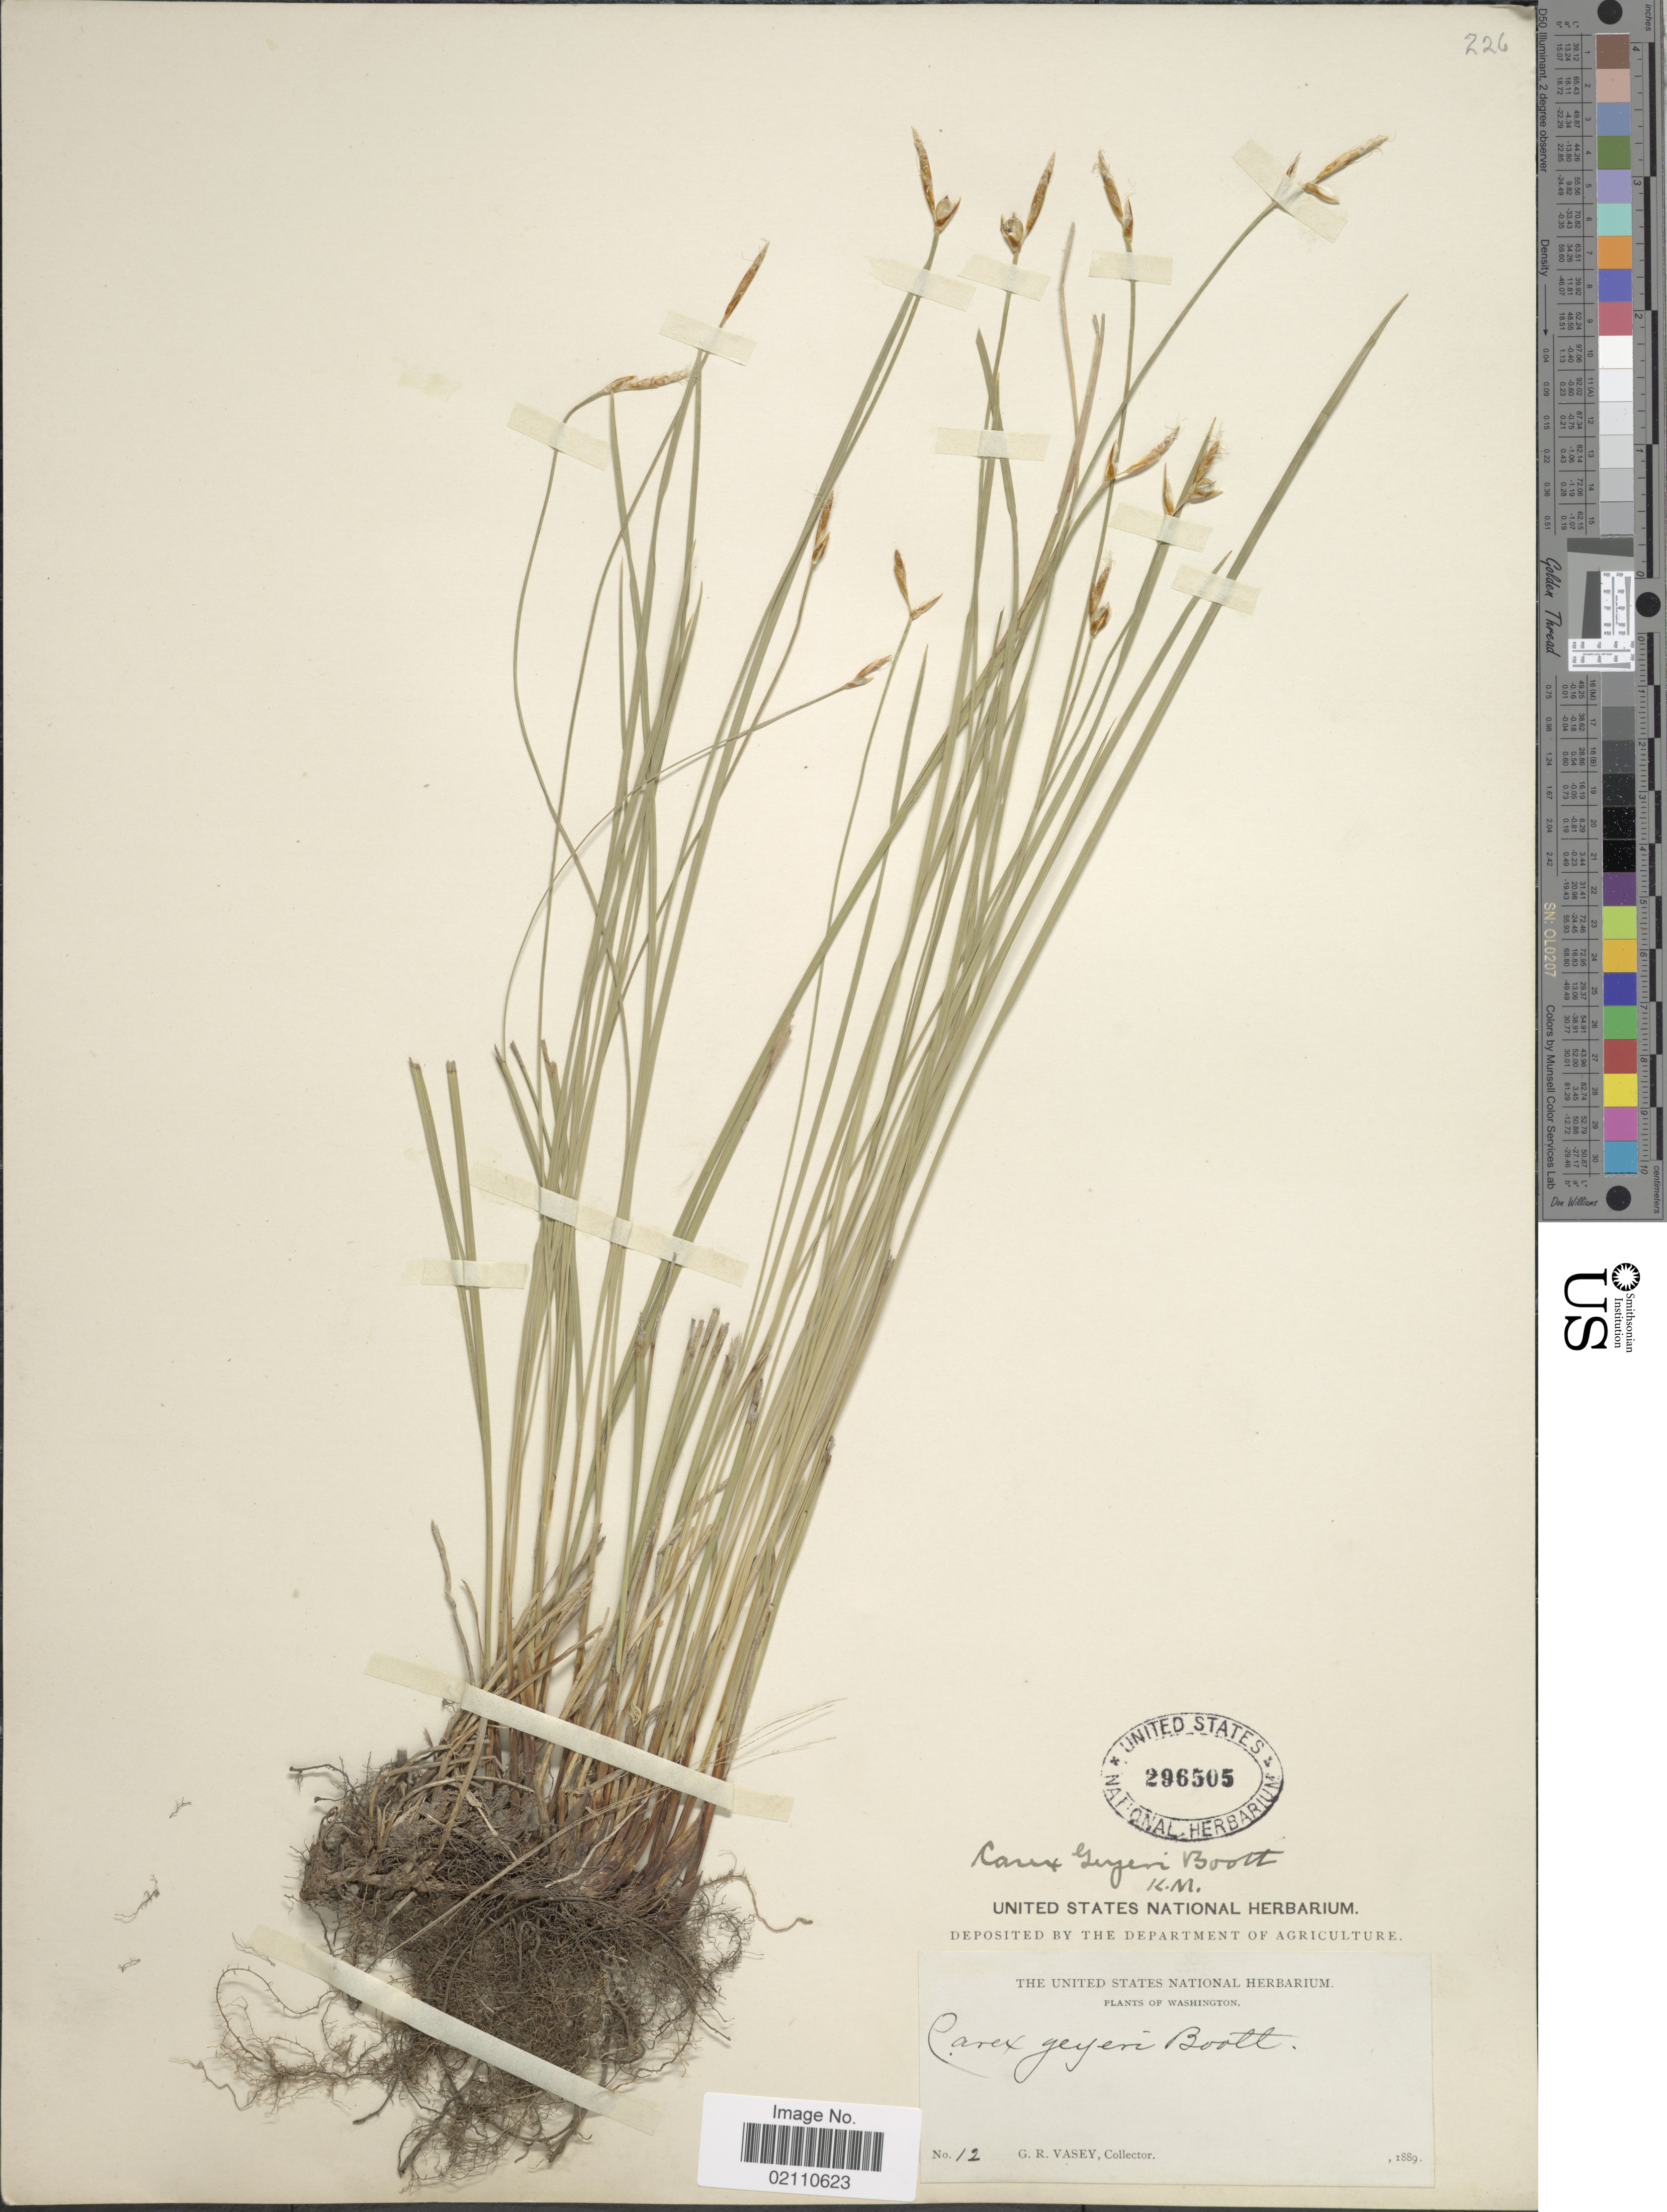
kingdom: Plantae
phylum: Tracheophyta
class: Liliopsida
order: Poales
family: Cyperaceae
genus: Carex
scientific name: Carex geyeri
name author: Boott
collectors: G. R. Vasey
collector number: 12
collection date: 1889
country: United States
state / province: Washington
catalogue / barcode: US 296505